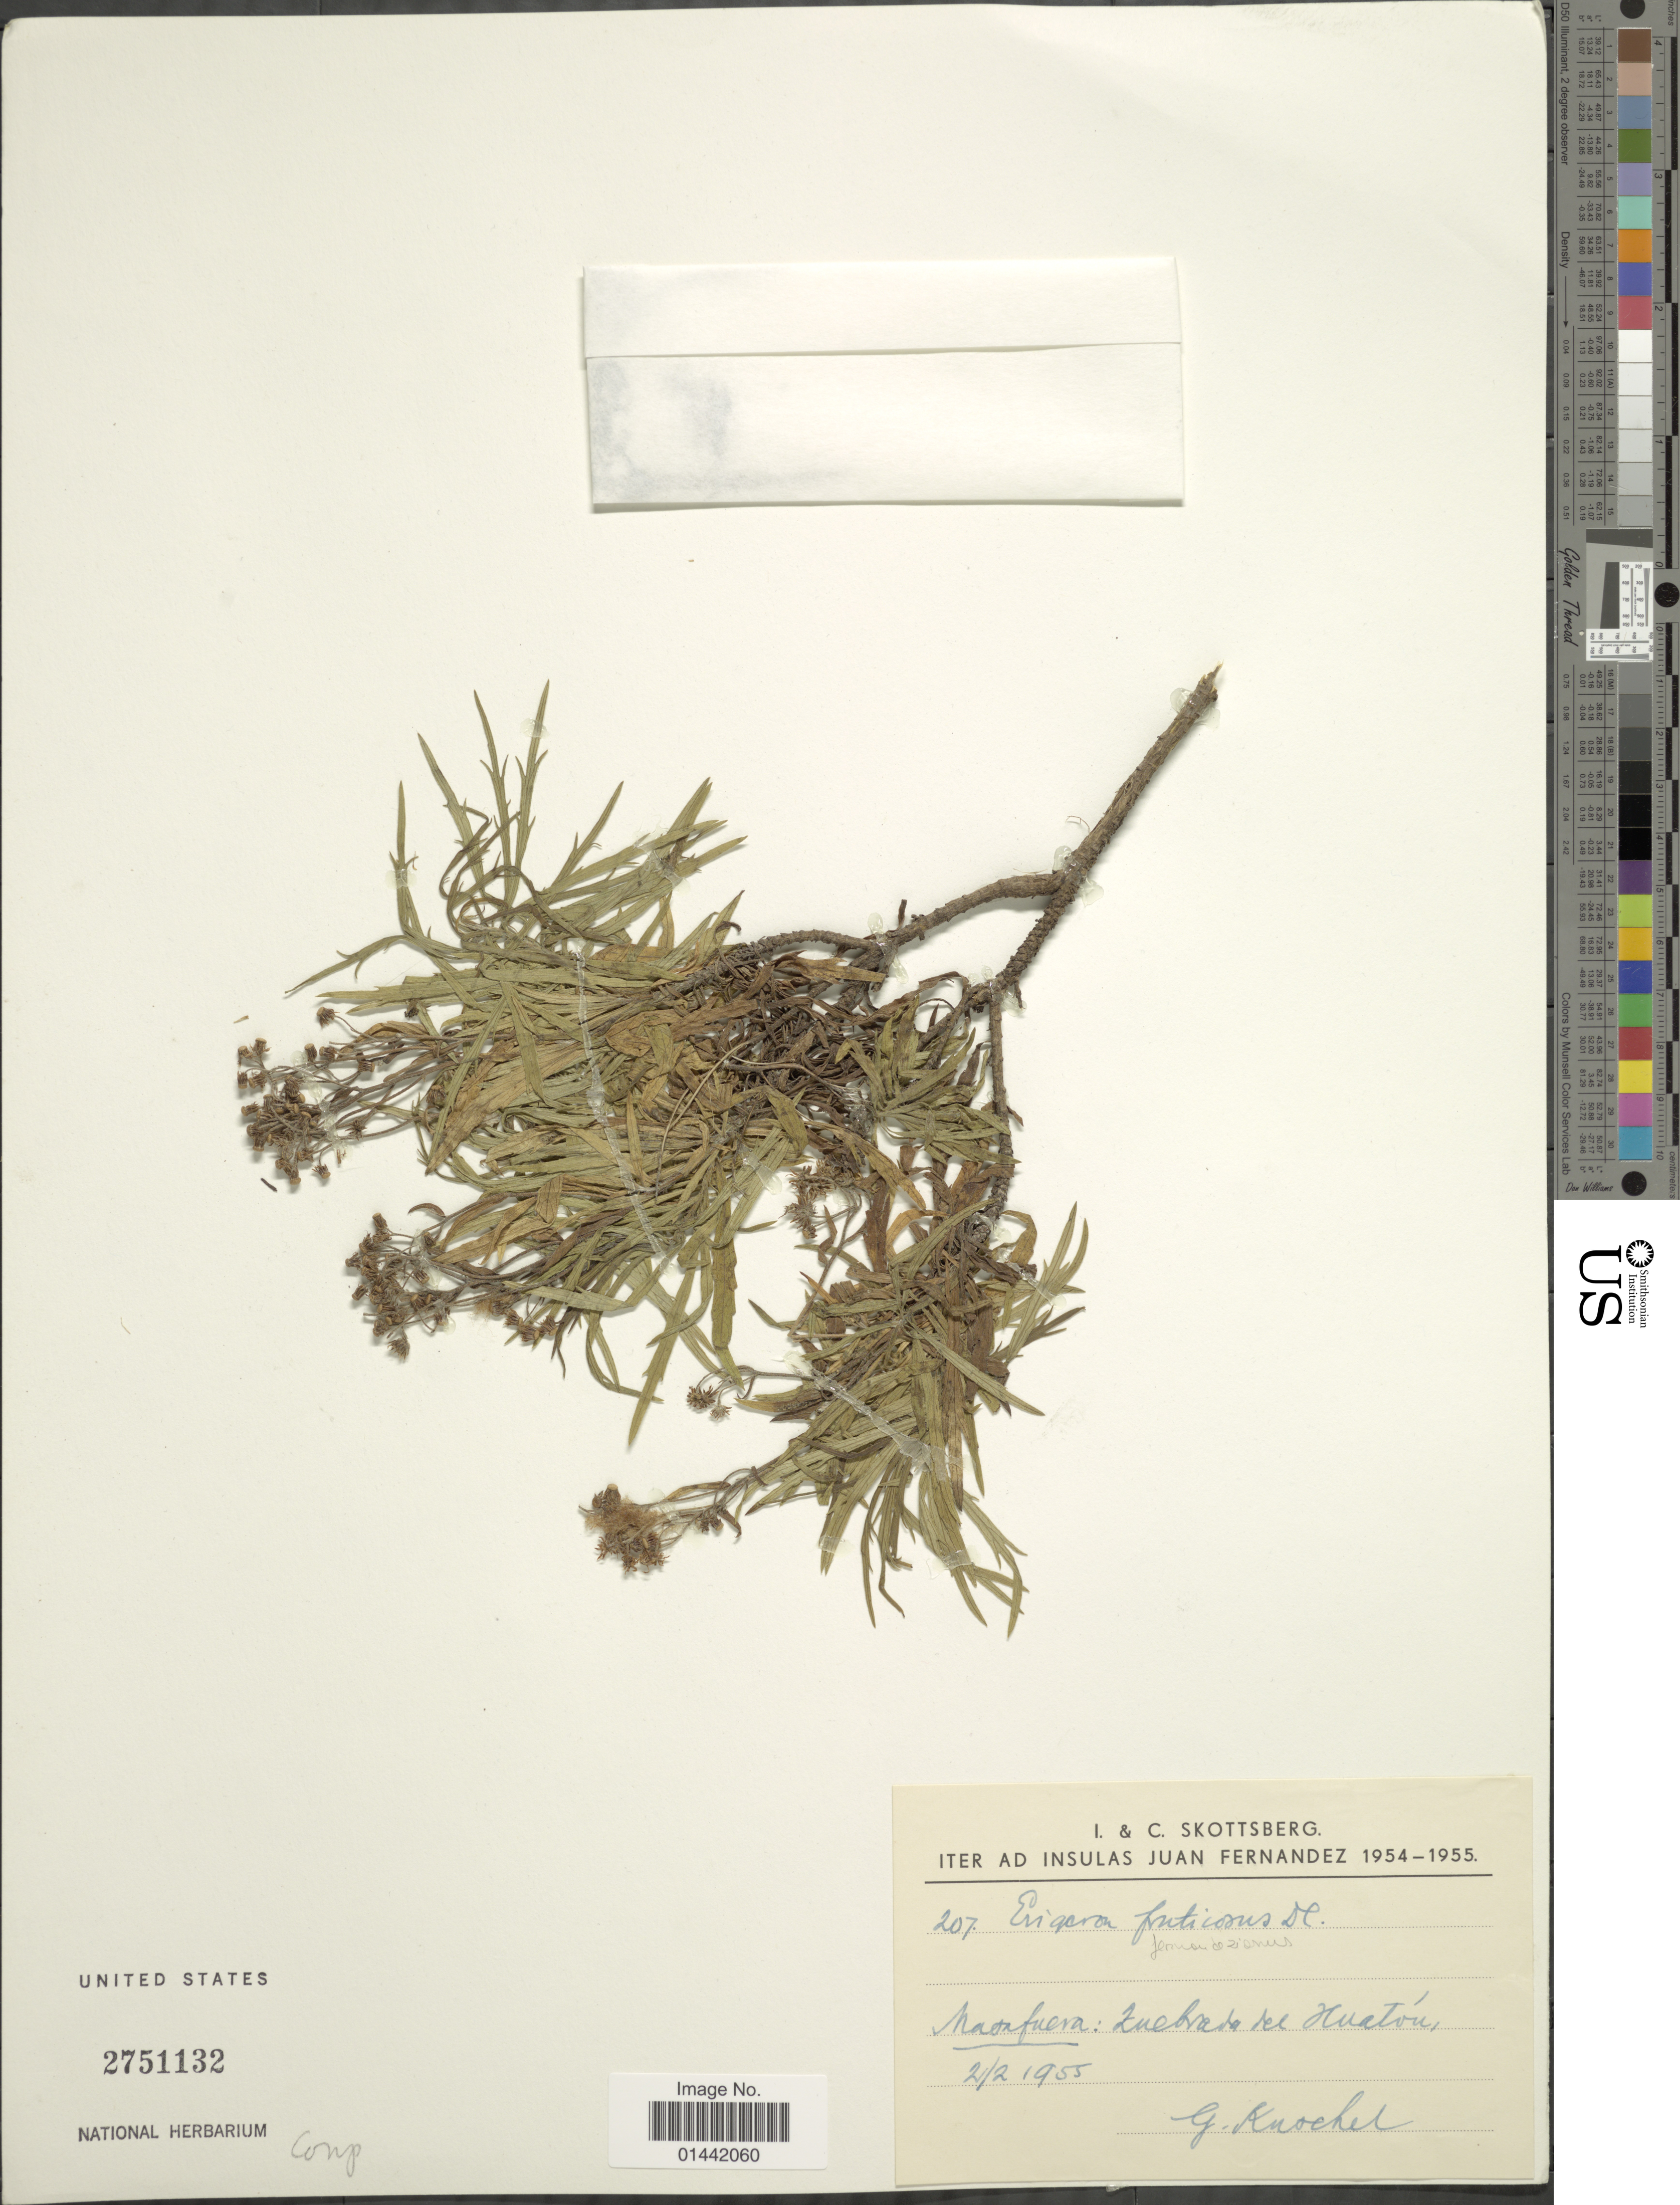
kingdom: Plantae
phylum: Tracheophyta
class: Magnoliopsida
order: Asterales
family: Asteraceae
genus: Erigeron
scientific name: Erigeron fruticosus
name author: DC.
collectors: G. Knochel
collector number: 207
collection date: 1955-02-02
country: Chile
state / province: Valparaíso (V)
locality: Iter ad Insulas Juan Fernandez, Masafuera, Quebrada de Huatón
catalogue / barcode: US 2751132